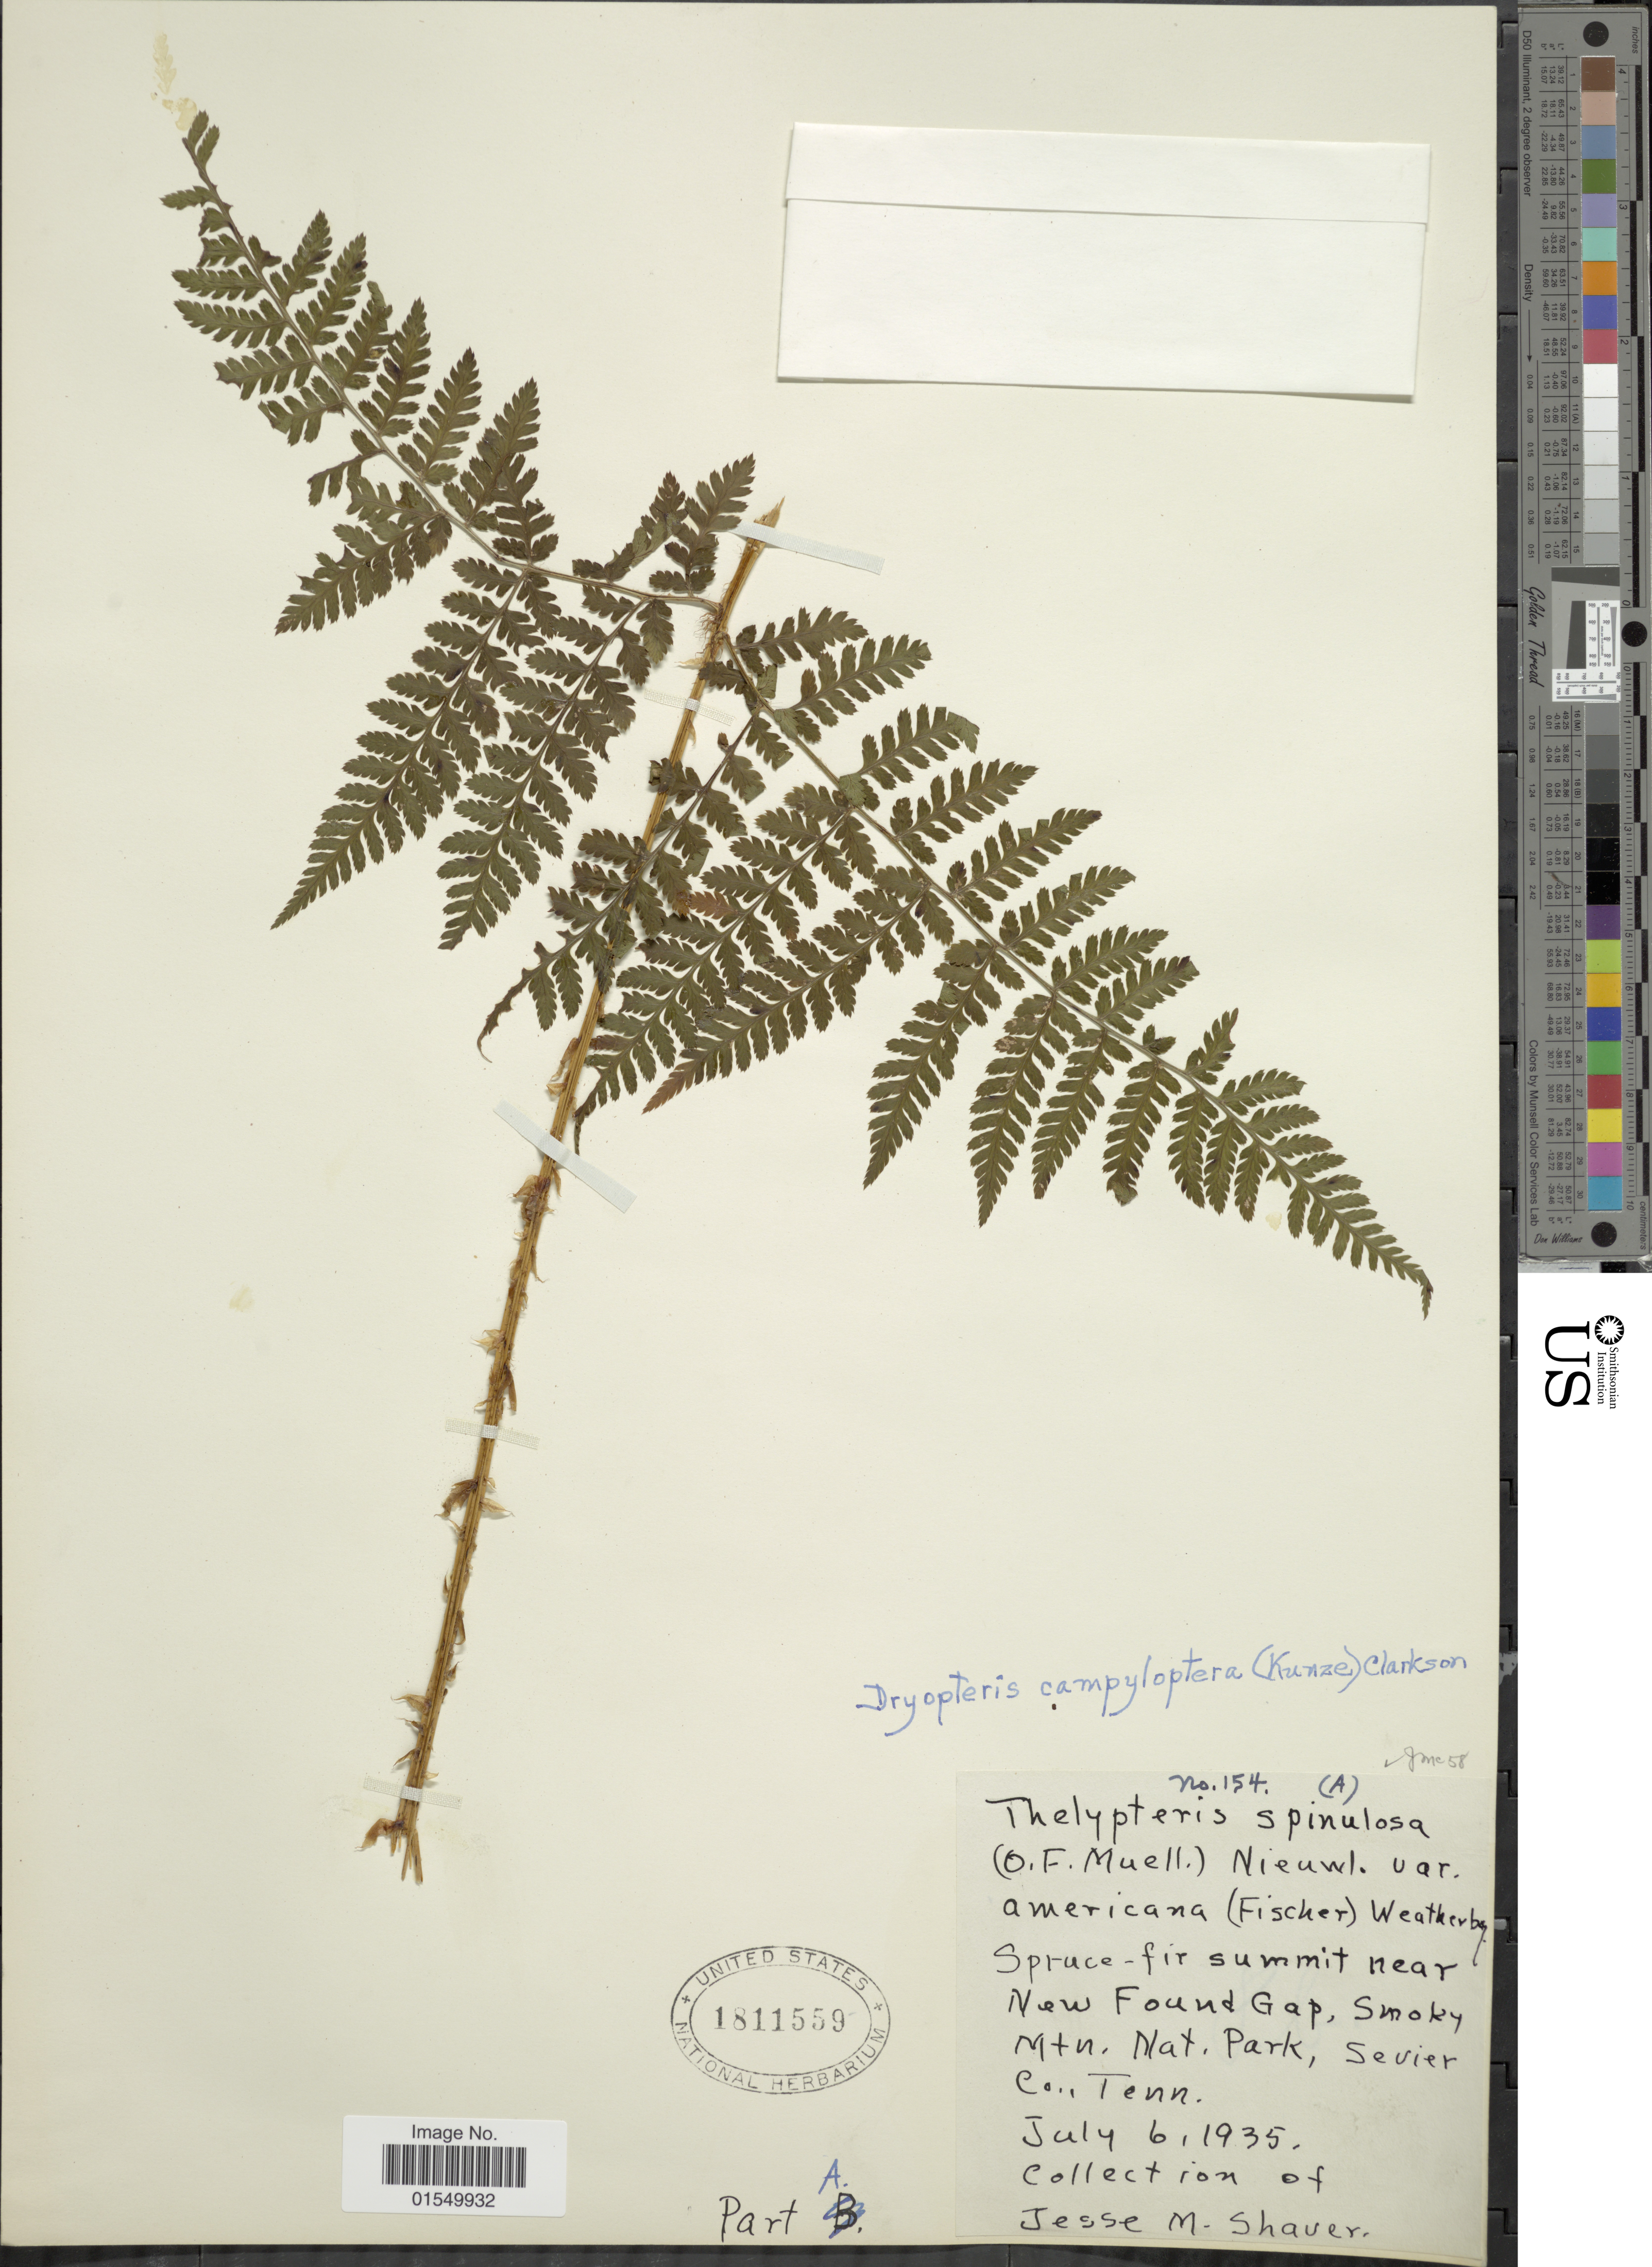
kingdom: Plantae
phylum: Tracheophyta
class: Polypodiopsida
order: Polypodiales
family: Dryopteridaceae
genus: Dryopteris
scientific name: Dryopteris campyloptera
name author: Clarkson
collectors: J. Shaver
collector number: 154A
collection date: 1935-07-06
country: United States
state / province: Tennessee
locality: Near New Found Gap, Smoky Mtn., Nat. Park, Sevier Co., Tenn.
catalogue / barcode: US 1811559